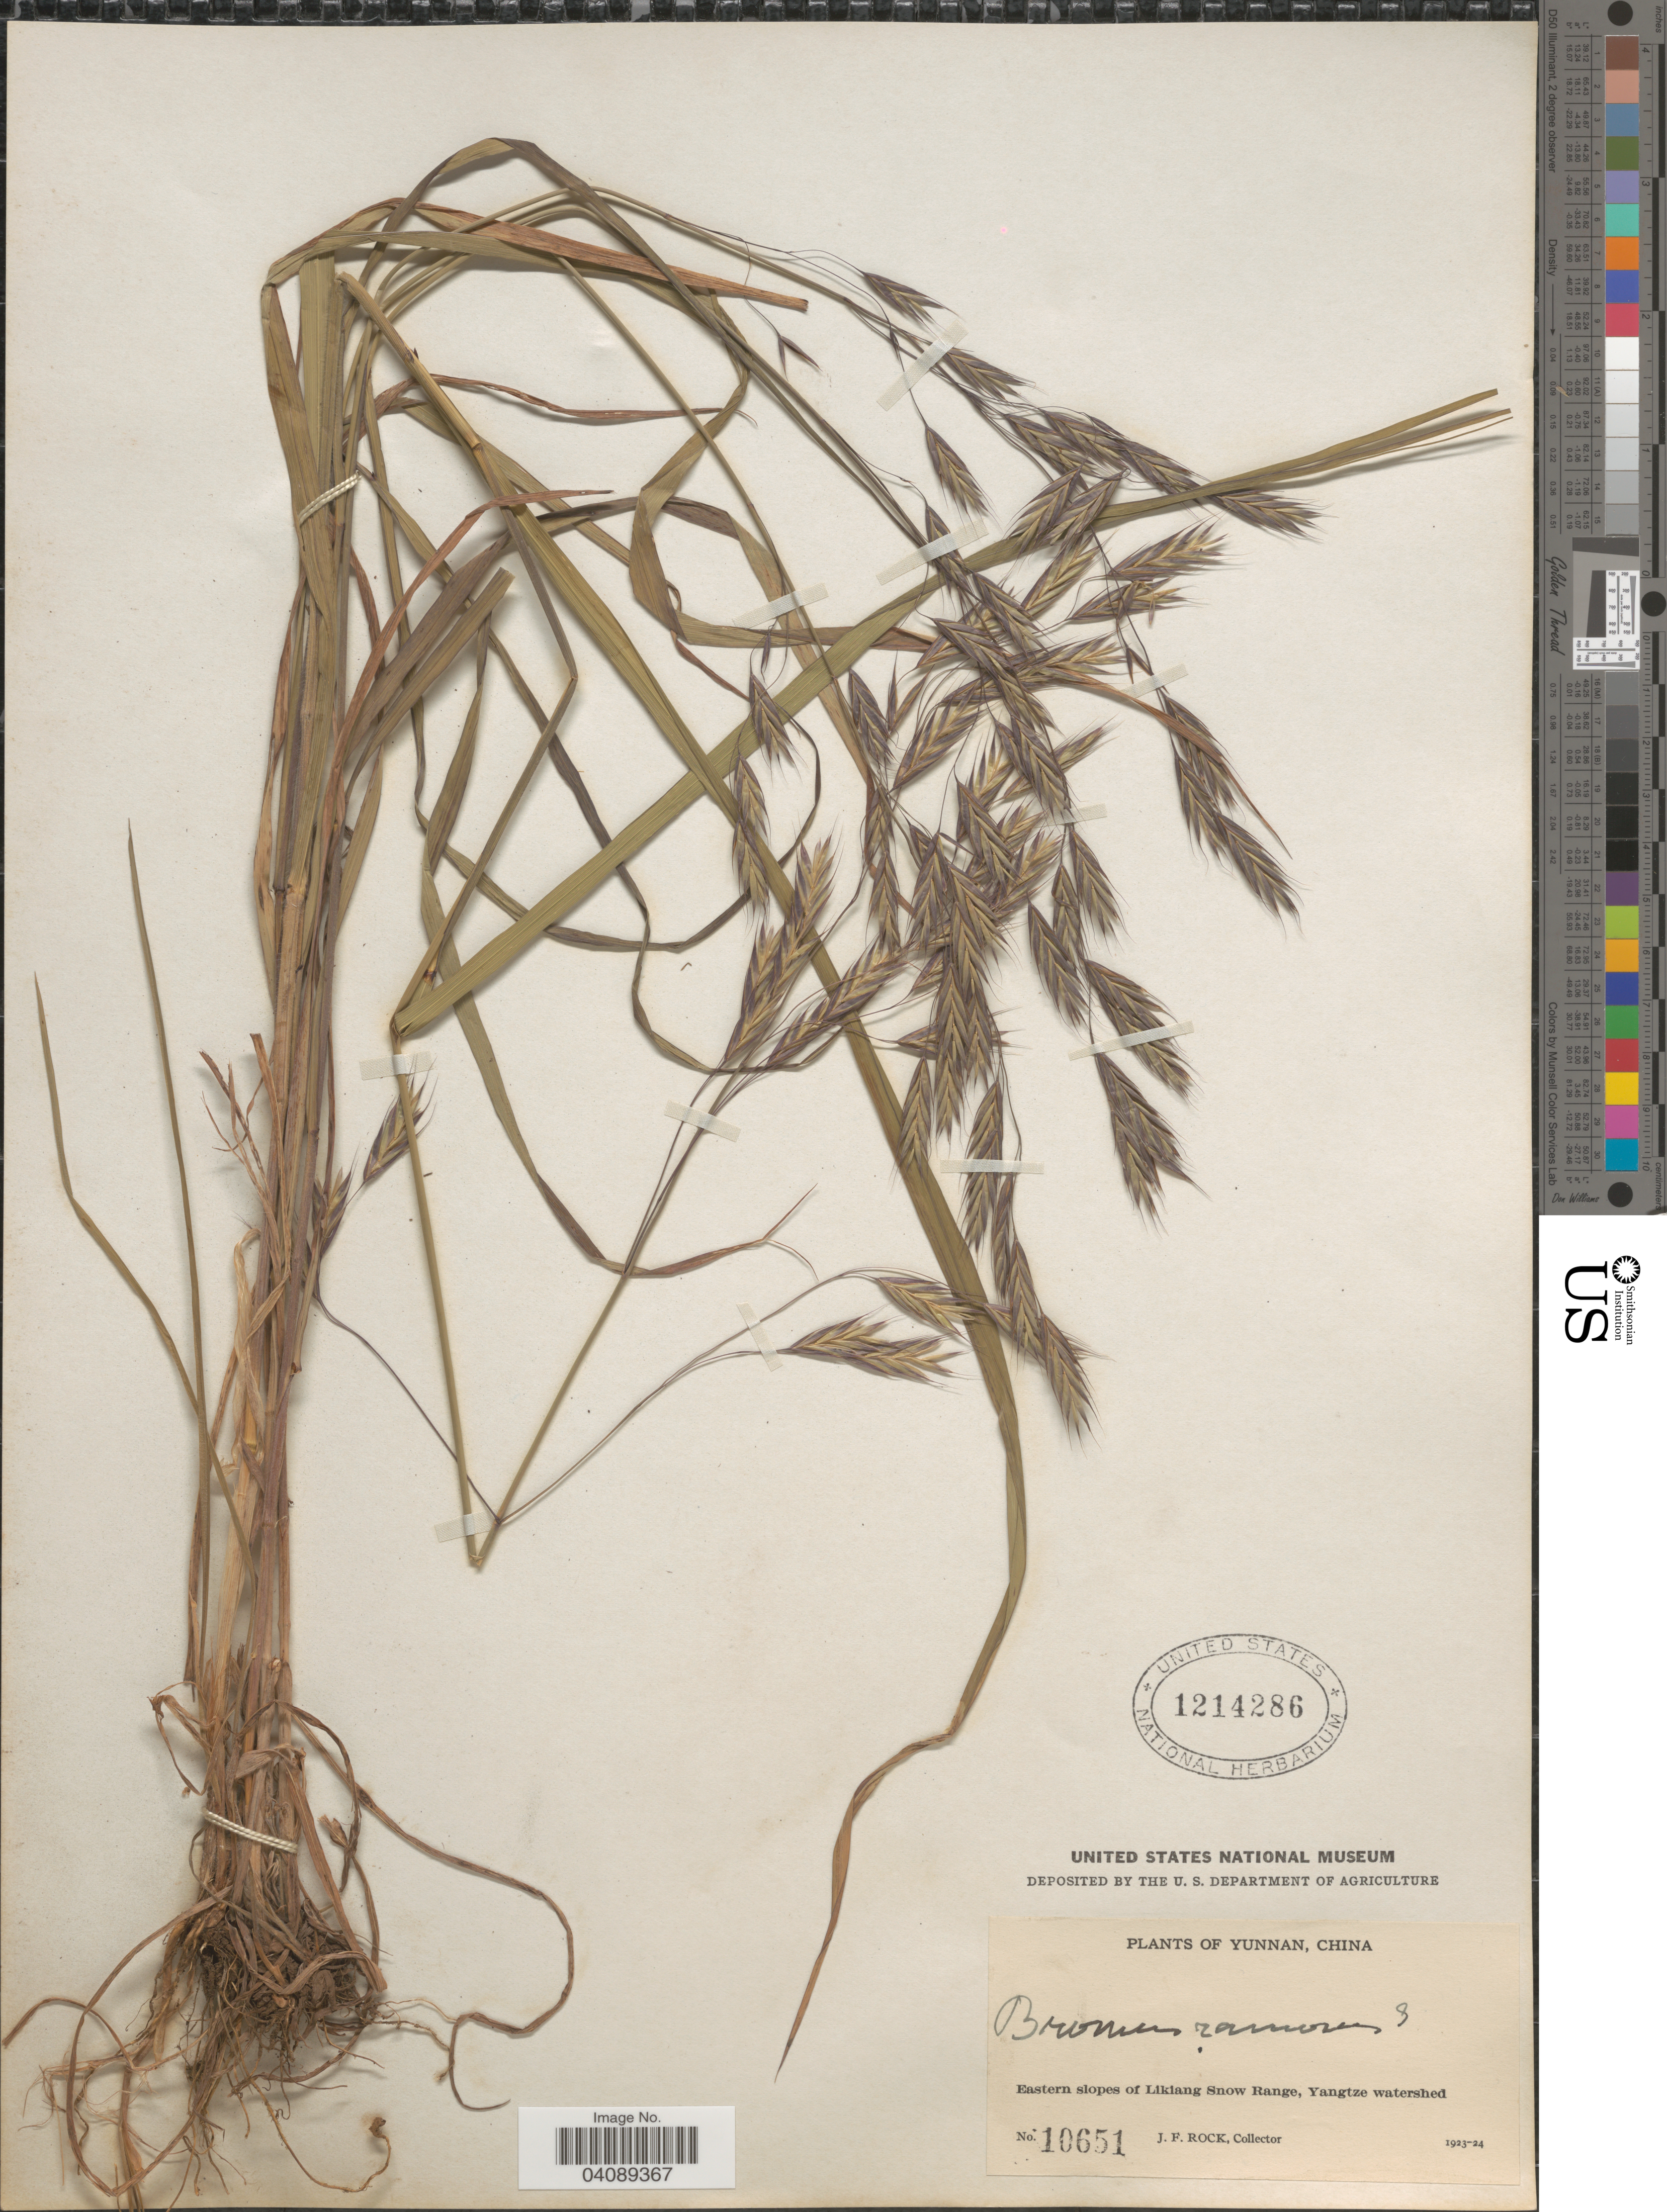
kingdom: Plantae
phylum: Tracheophyta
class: Liliopsida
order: Poales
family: Poaceae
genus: Bromus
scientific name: Bromus sp.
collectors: J. Rock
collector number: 10651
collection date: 1923/1924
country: China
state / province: Yunnan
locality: Eastern slopes of Likiang Snow Range, Yangtze watershed.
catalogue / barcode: US 1214286